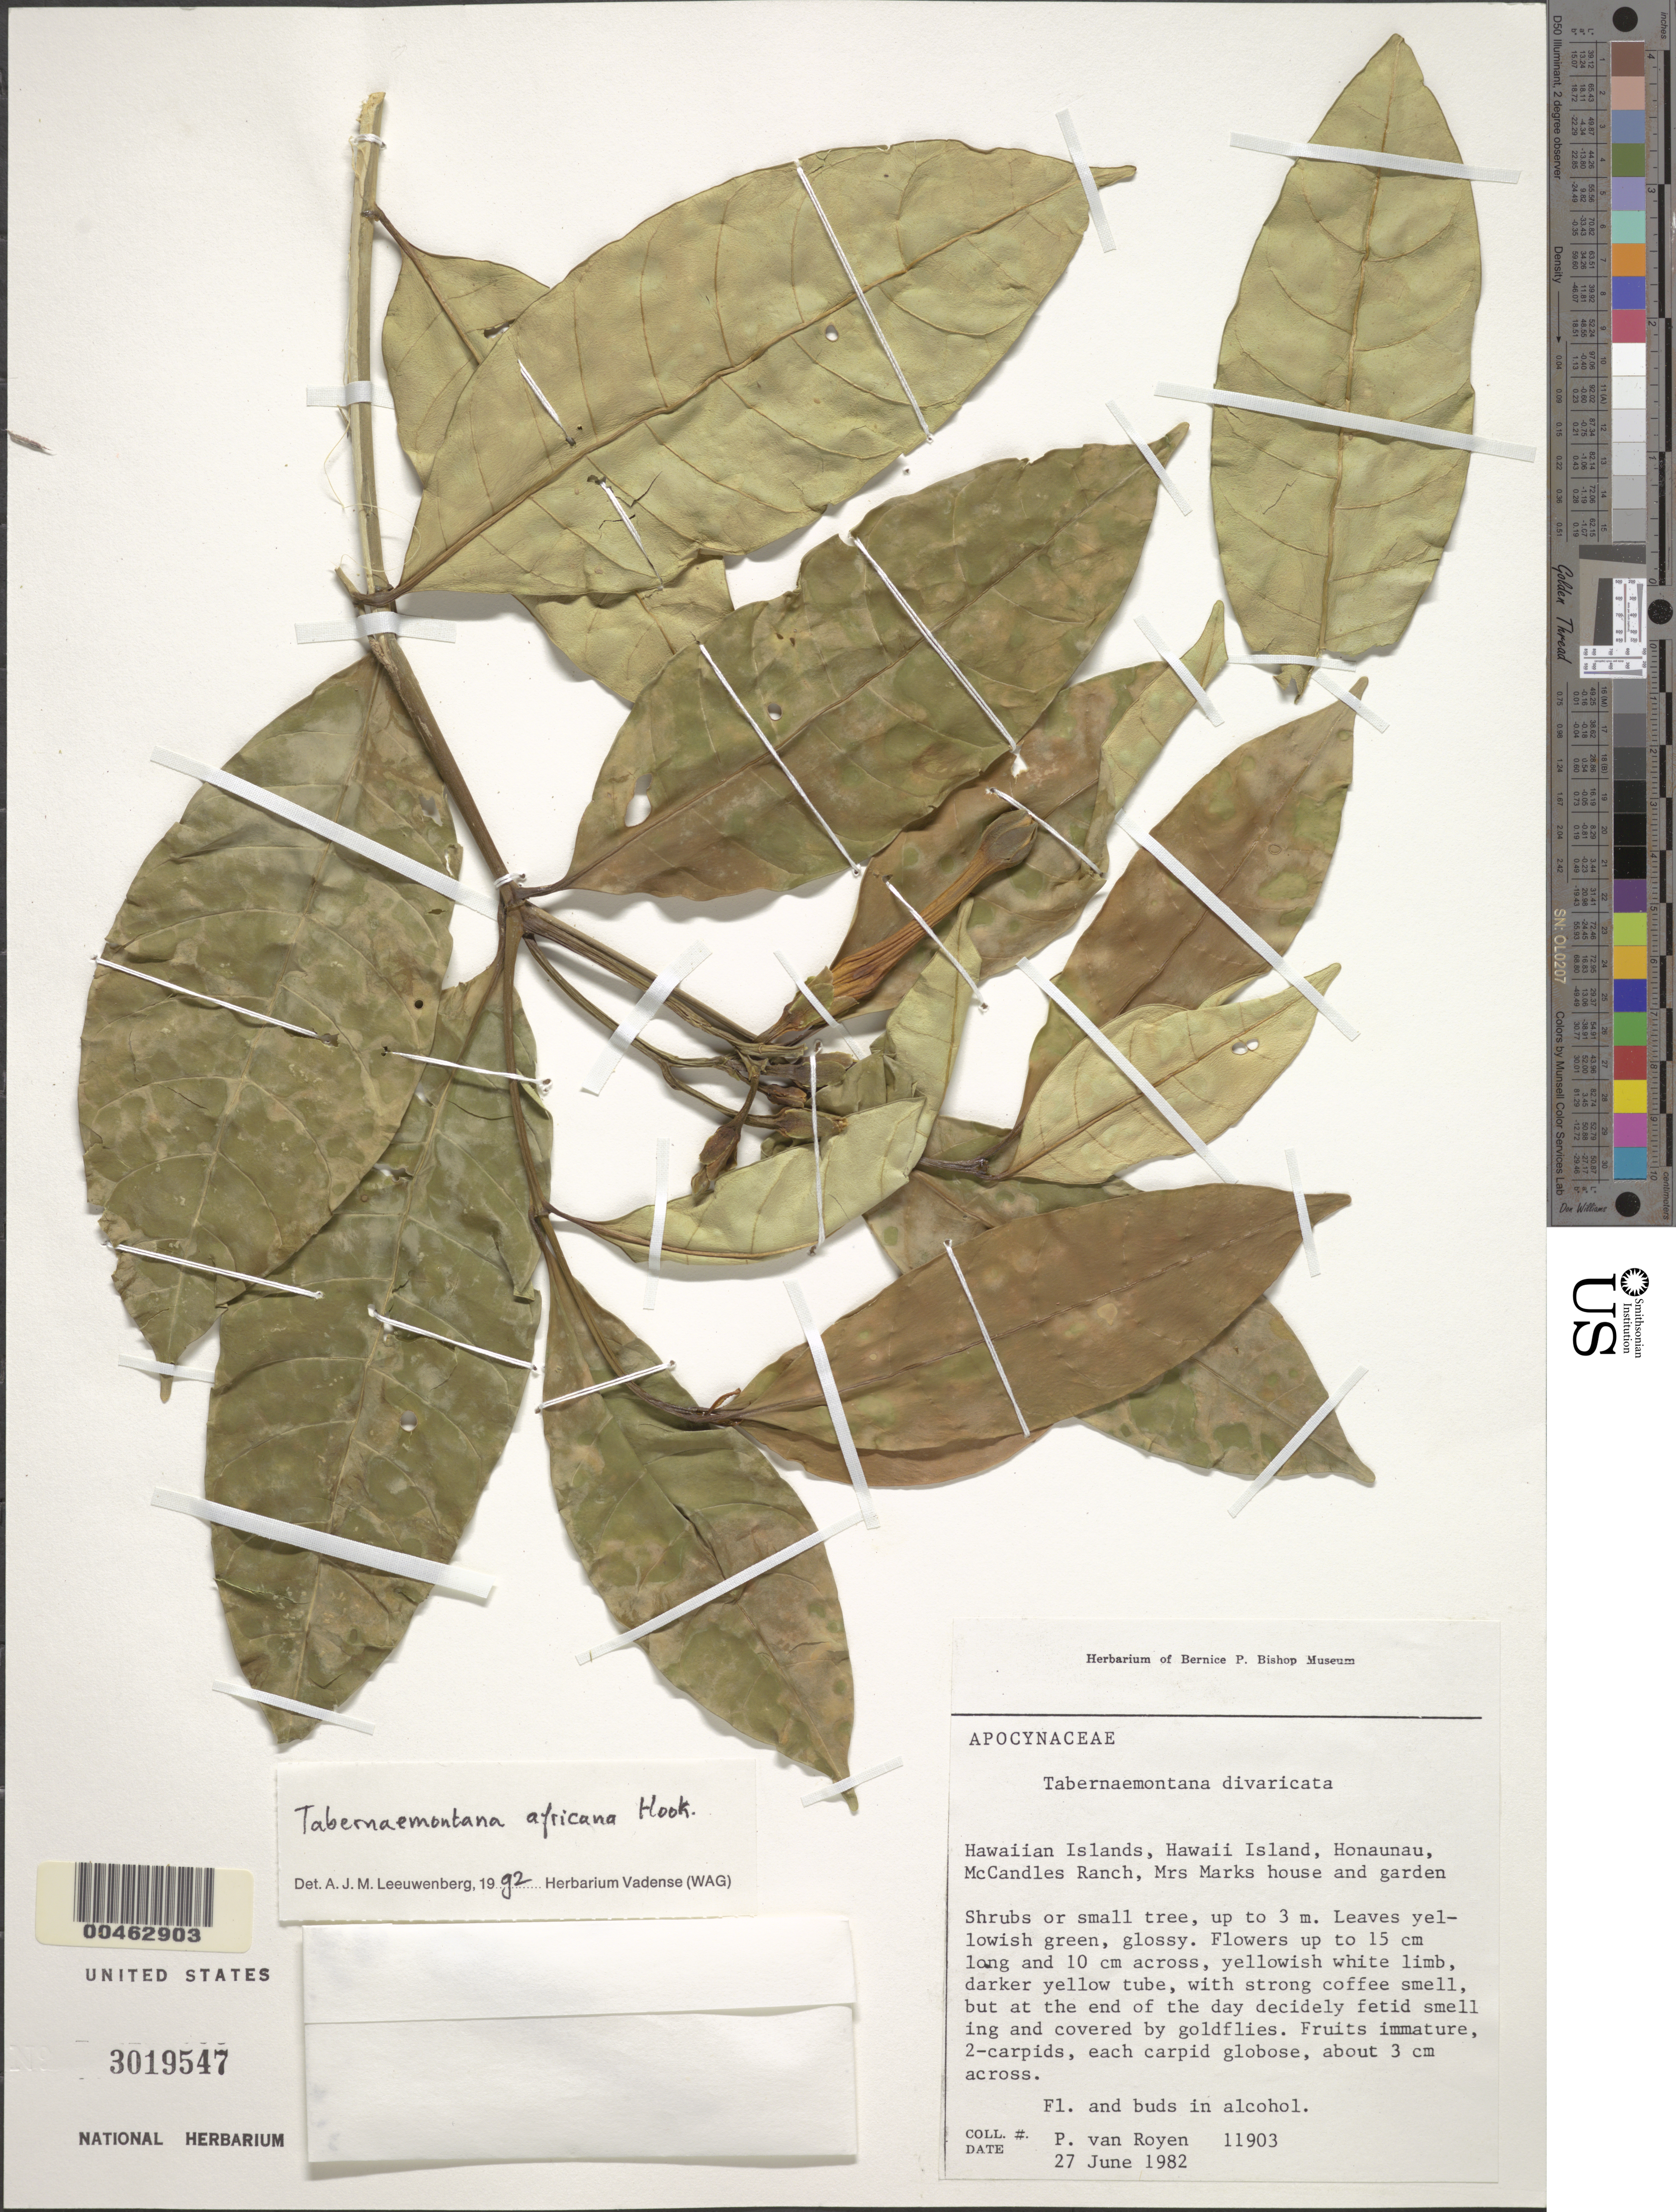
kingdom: Plantae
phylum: Tracheophyta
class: Magnoliopsida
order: Gentianales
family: Apocynaceae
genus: Tabernaemontana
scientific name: Tabernaemontana africana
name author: Hook.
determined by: Leeuwenberg, A. J. M.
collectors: P. van Royen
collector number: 11903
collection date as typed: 27 Jun 1982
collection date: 1982-06-27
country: United States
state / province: Hawaii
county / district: Hawaii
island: Hawaii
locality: Honaunau, McCandles Ranch, Mrs Marks house and garden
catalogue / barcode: US 3019547